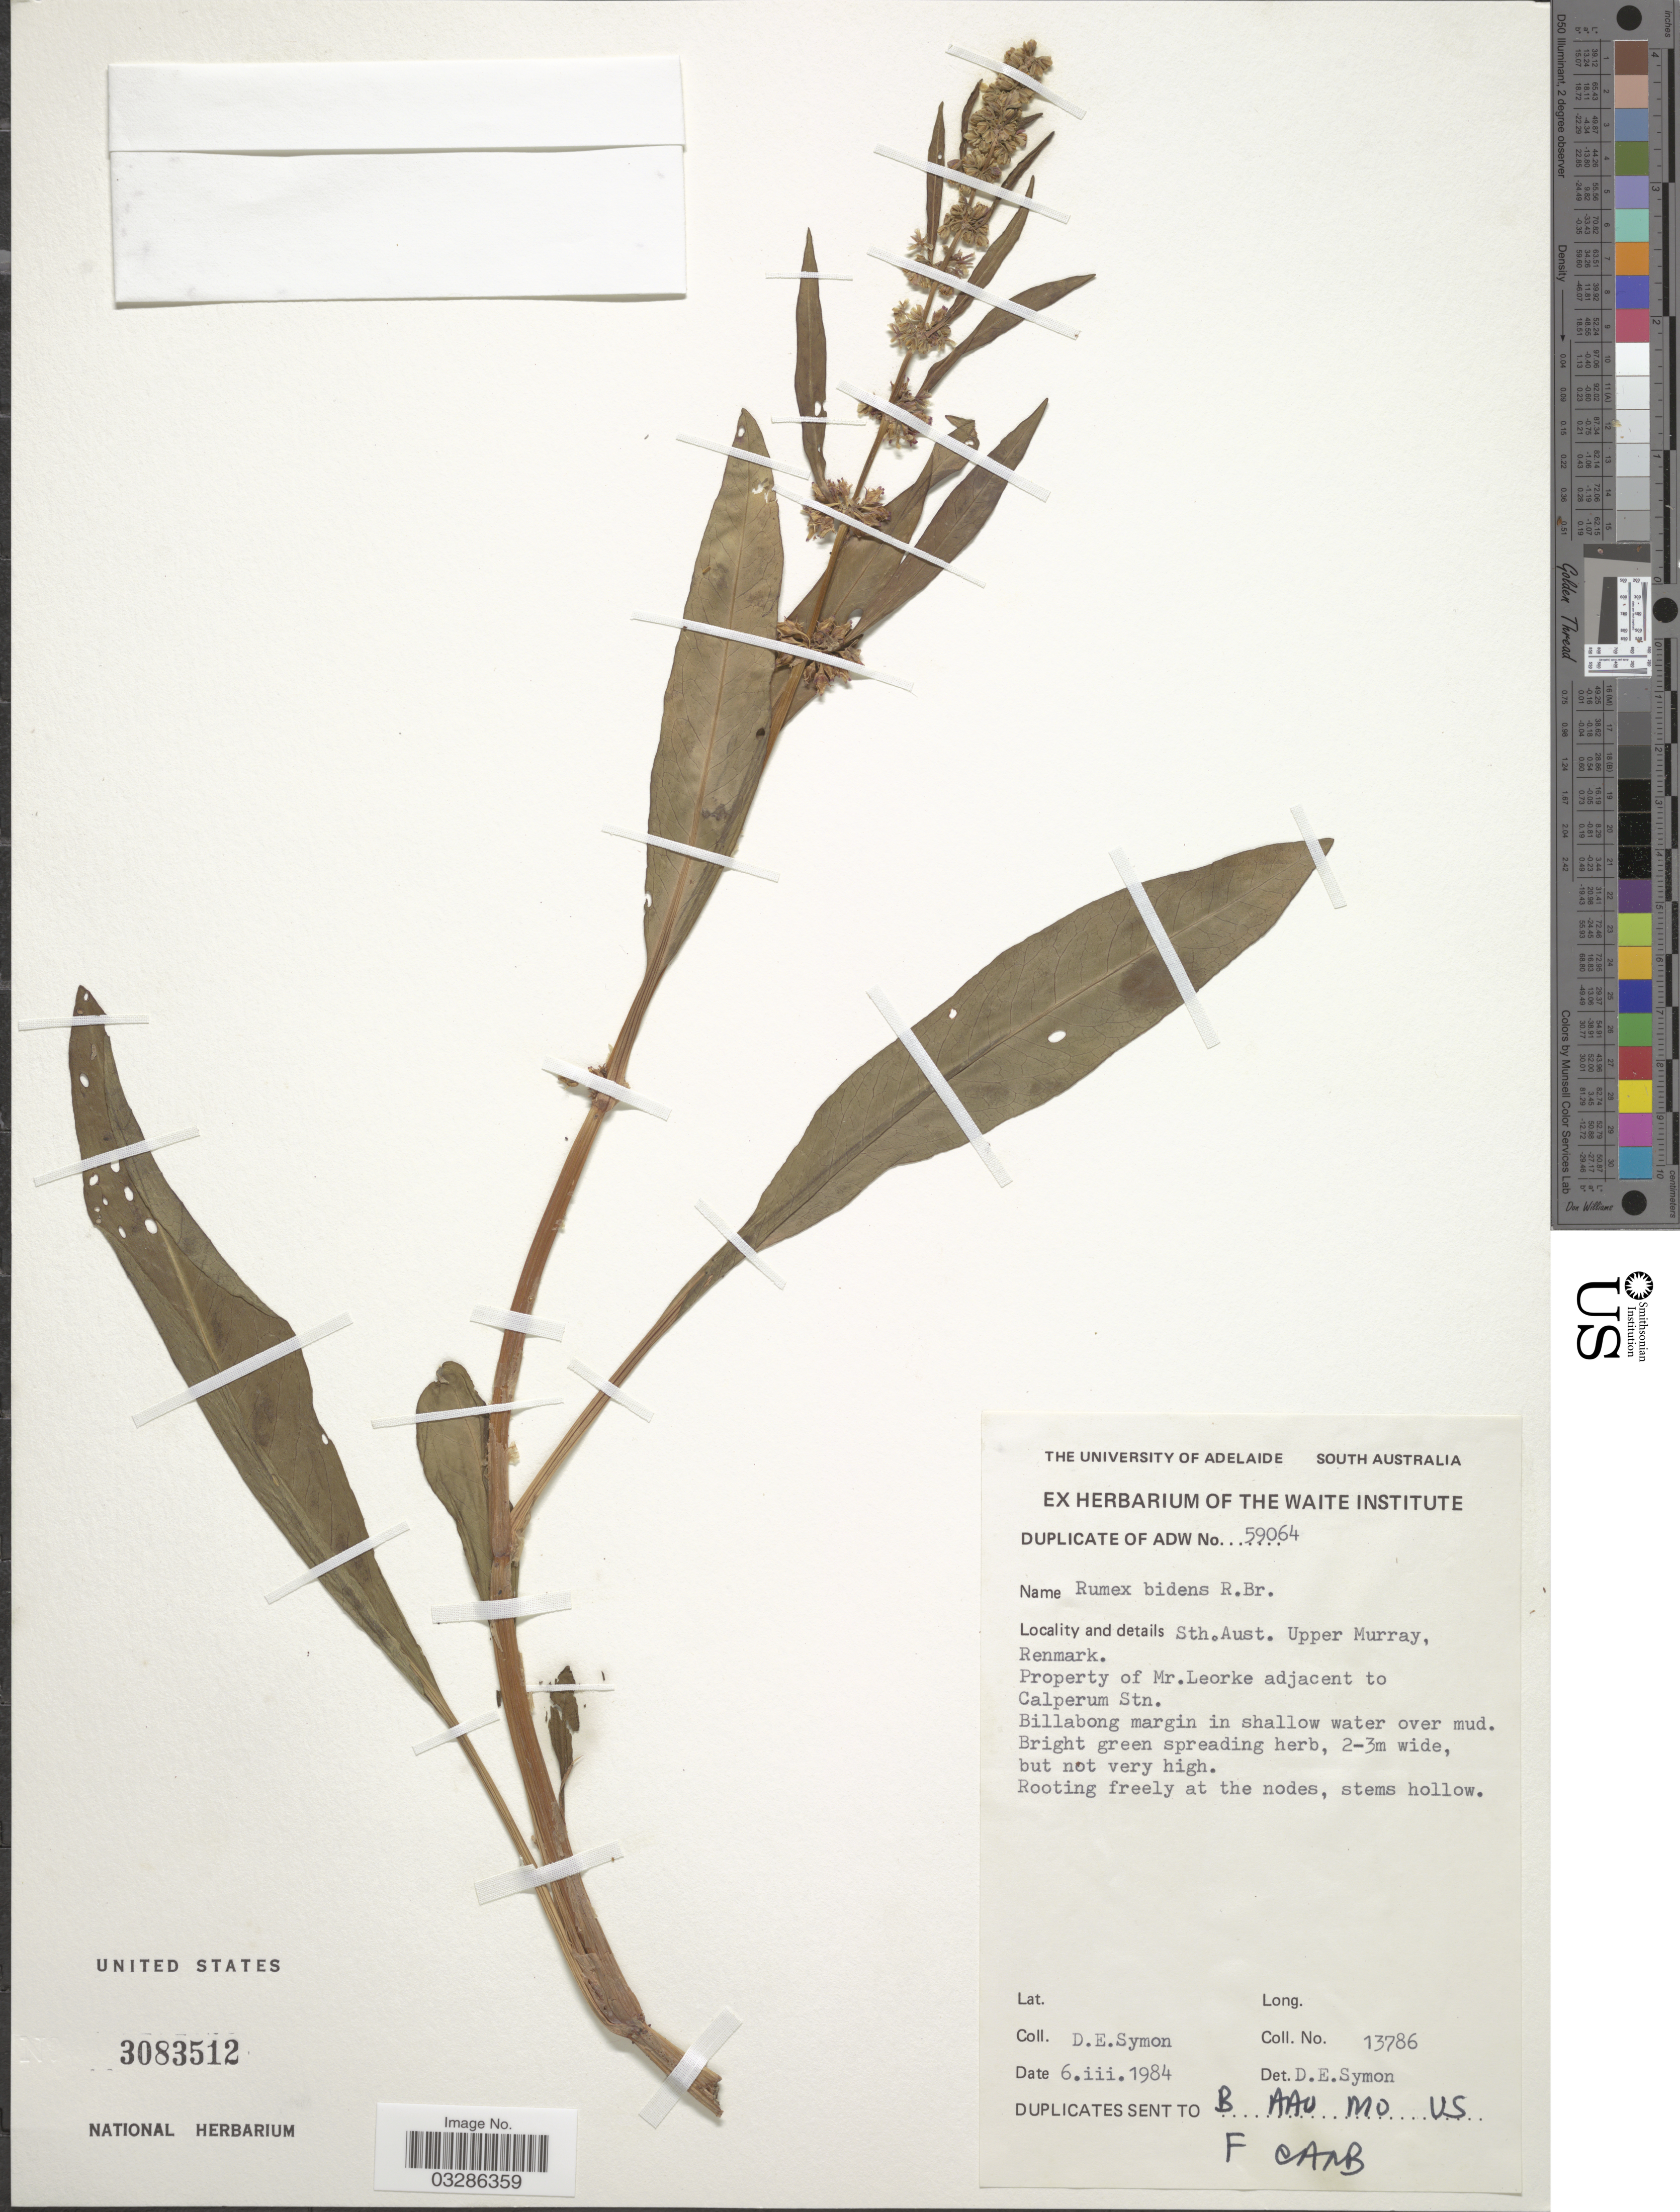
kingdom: Plantae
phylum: Tracheophyta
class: Magnoliopsida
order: Caryophyllales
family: Polygonaceae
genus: Rumex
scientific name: Rumex bidens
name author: R. Br.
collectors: D. Symon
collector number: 13786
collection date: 1984-03-06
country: Australia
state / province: South Australia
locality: Sth. Aust. Upper Murray, Renmark. Property of Mr. Leorke adjacent to Calperum Stn. Billabong margin in shallow water over mud.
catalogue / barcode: US 3083512